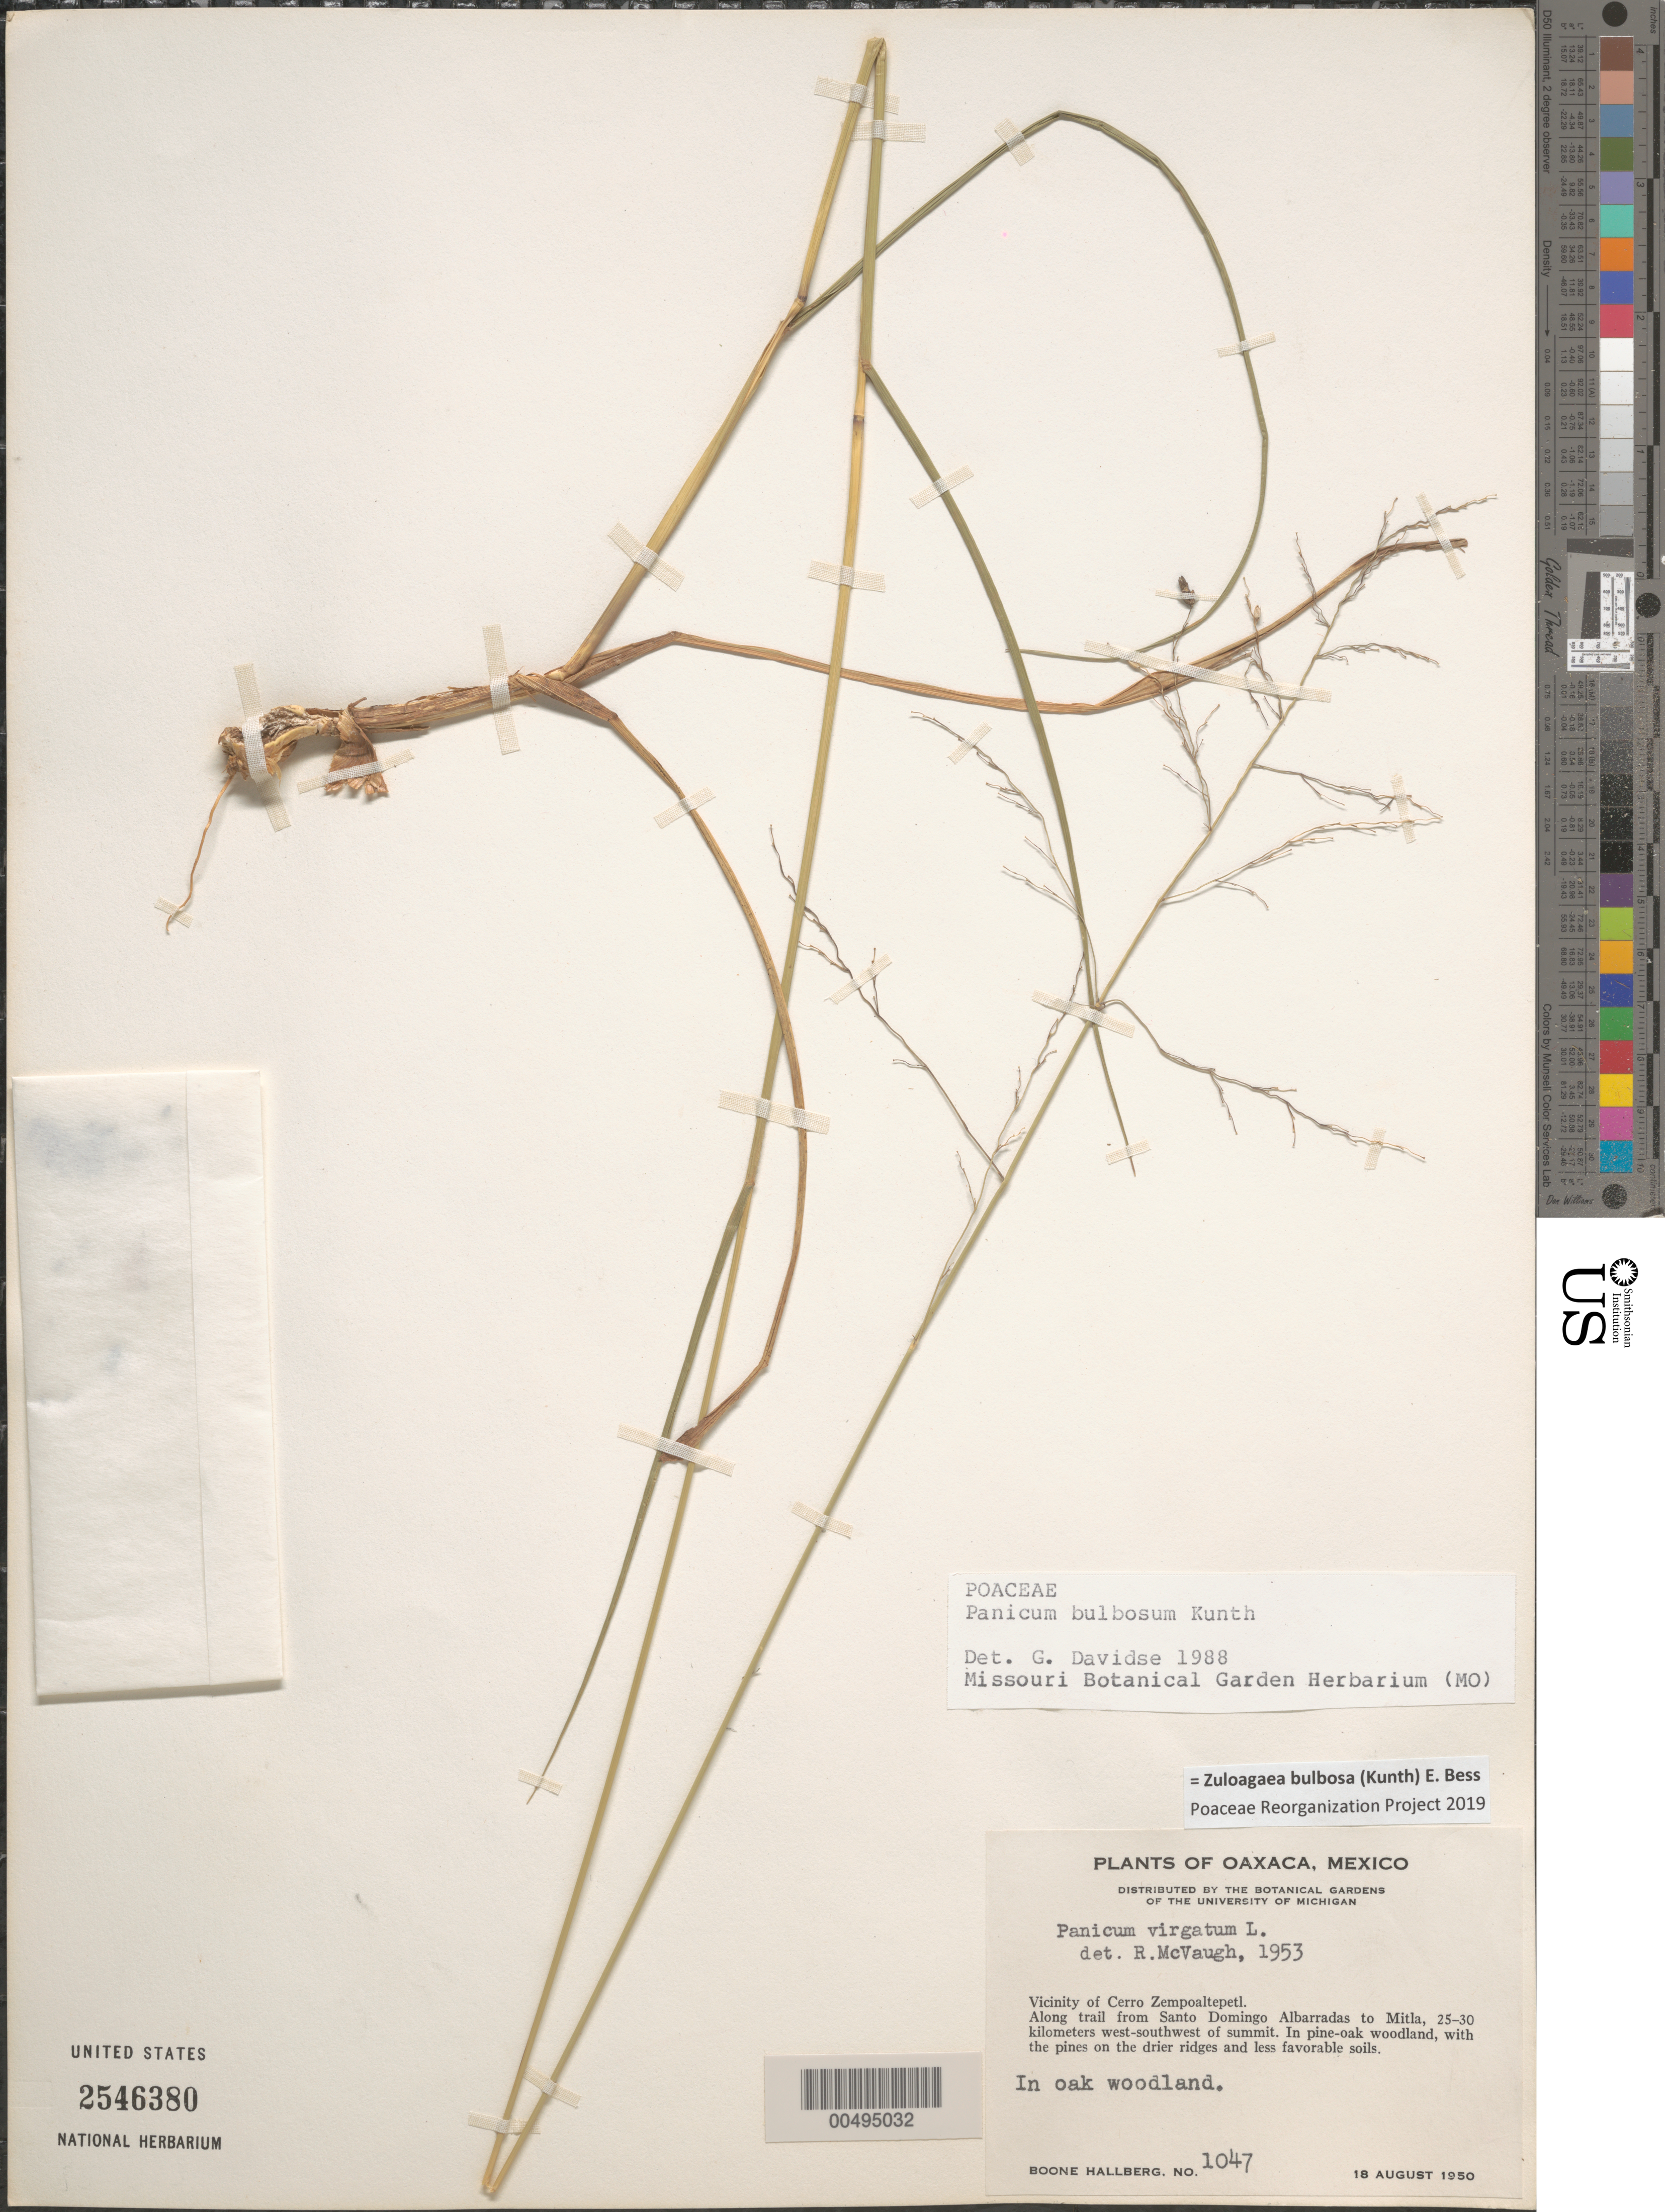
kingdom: Plantae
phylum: Tracheophyta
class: Liliopsida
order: Poales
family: Poaceae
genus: Panicum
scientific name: Panicum bulbosum subsp. sciaphilum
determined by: Davidse, Gerrit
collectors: B. Hallberg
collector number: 1047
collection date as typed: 18 Aug 1950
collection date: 1950-08-18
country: Mexico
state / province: Oaxaca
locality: Vicinity of Cerro Zempoaltepetl, along trail from Santo Domingo Albarradas to Mitla, 25-30 km W-SW of summit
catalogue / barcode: US 2546380